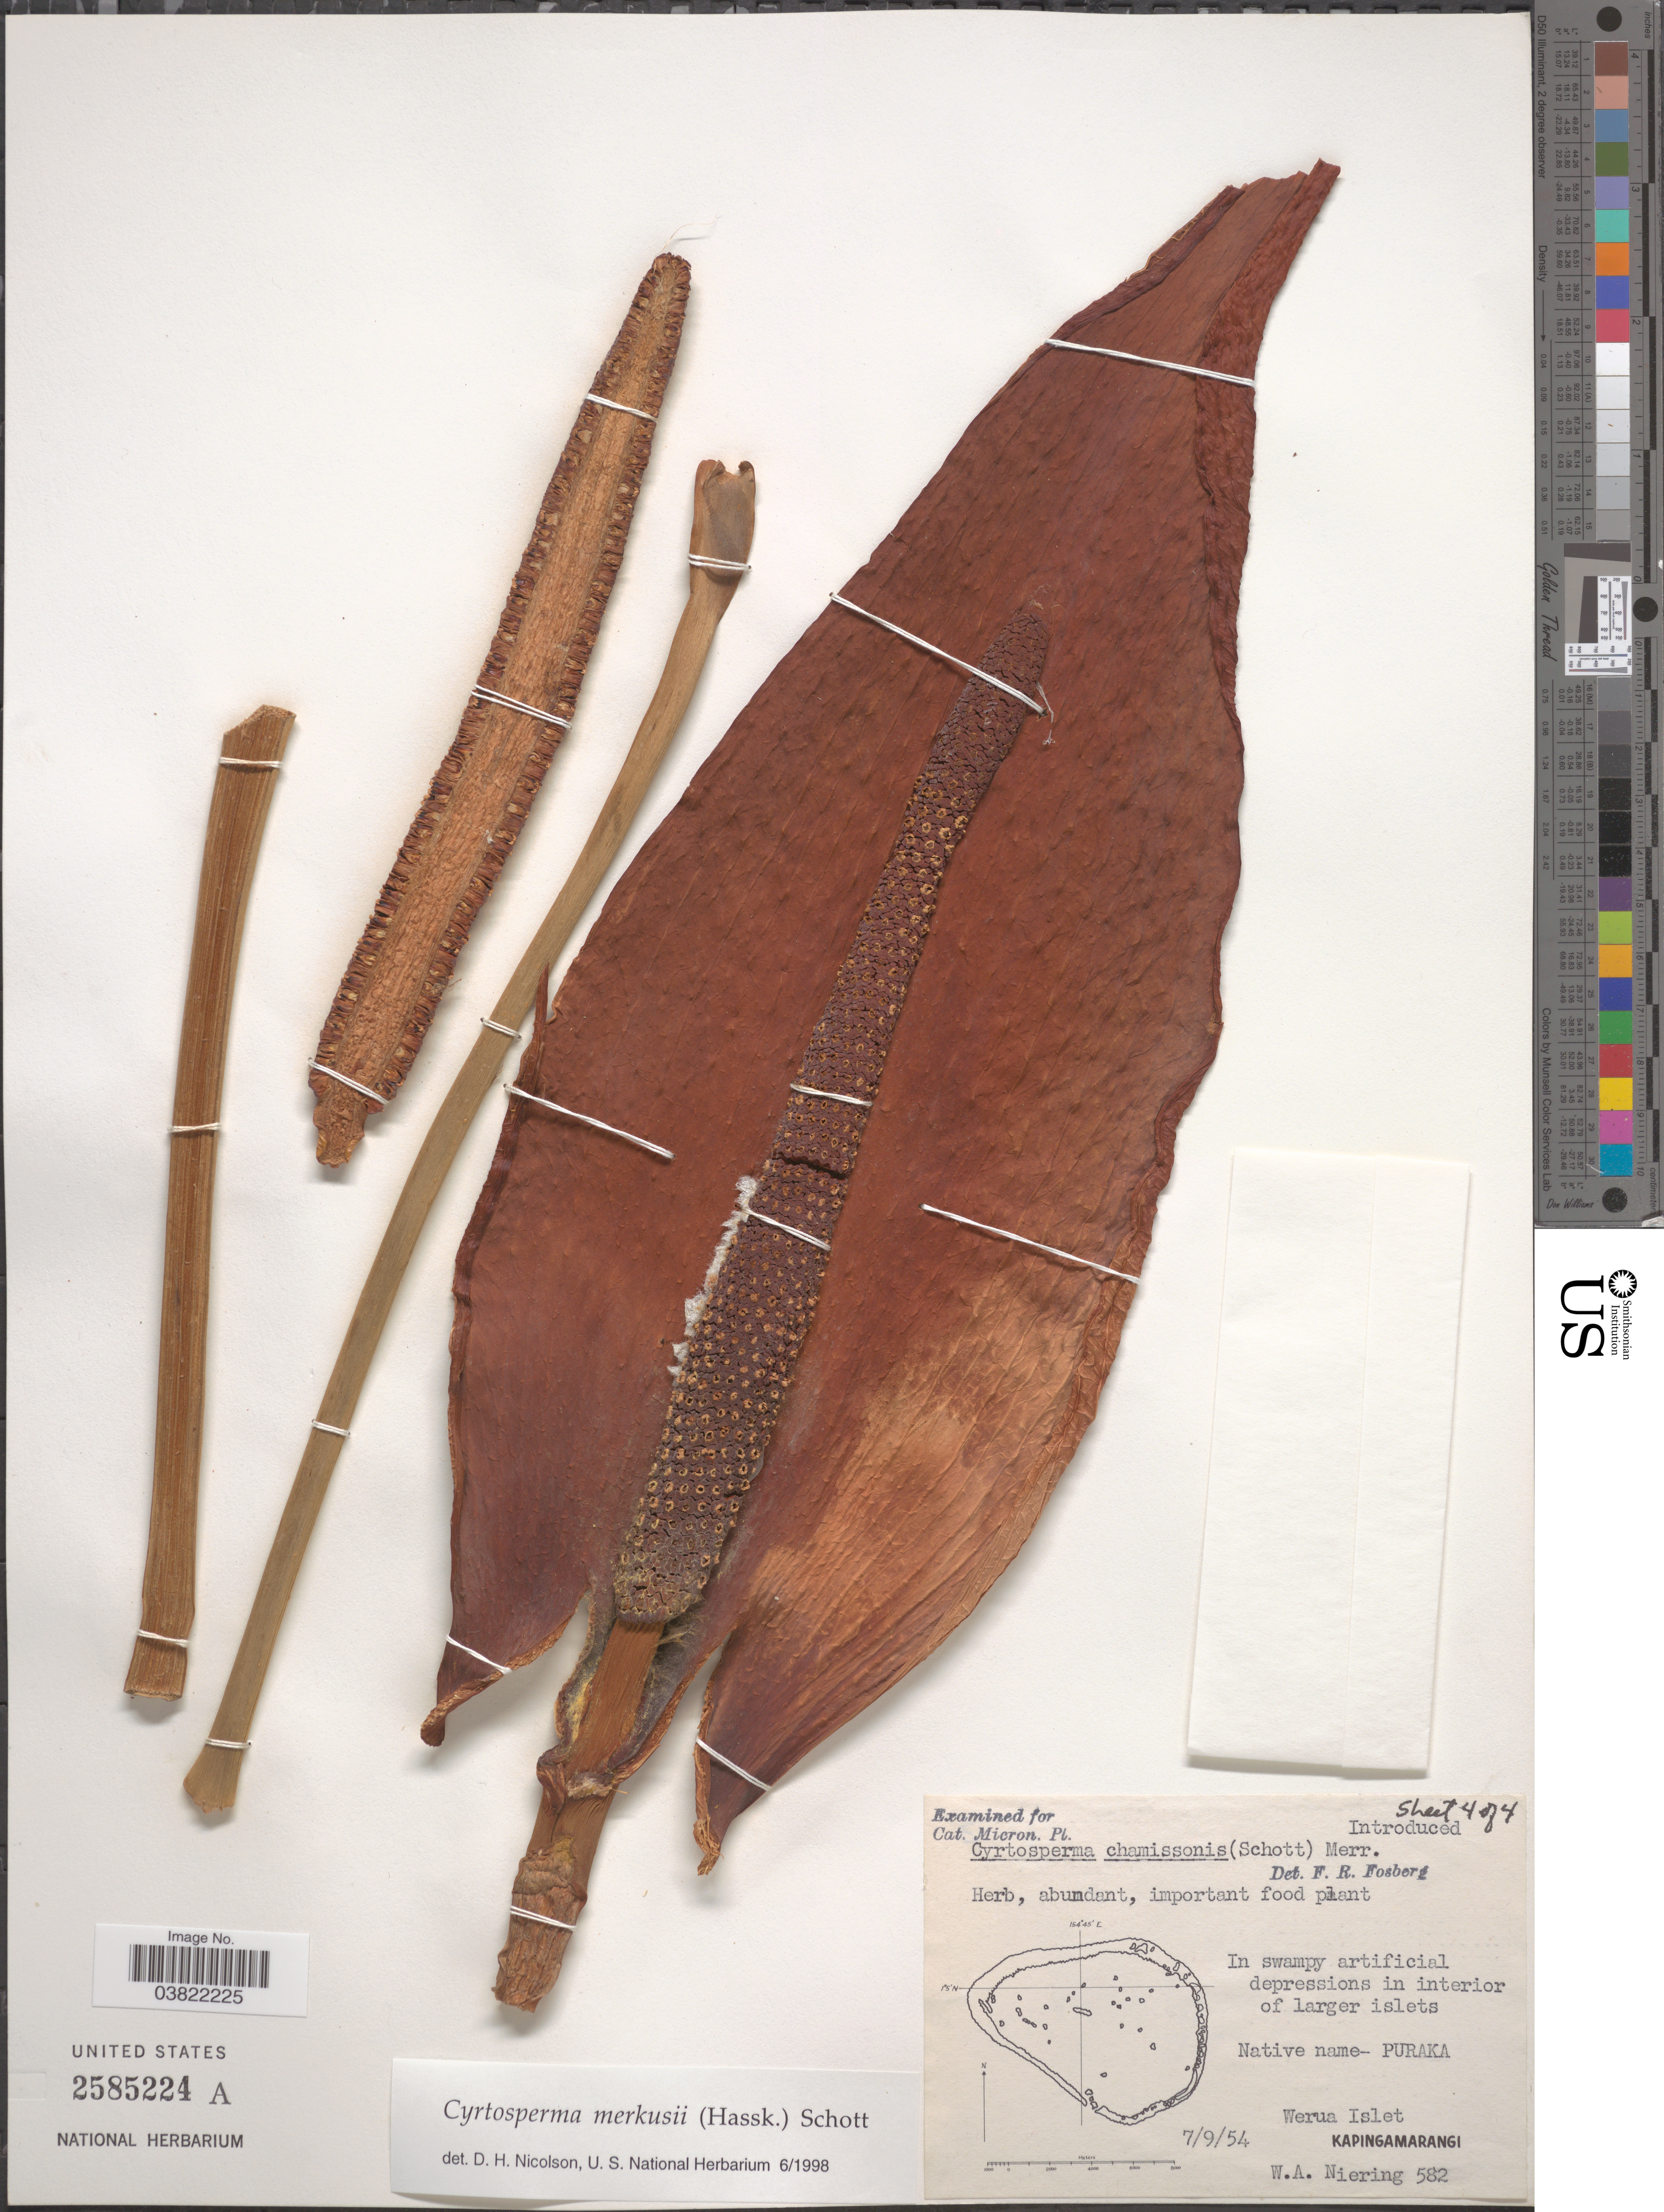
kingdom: Plantae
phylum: Tracheophyta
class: Liliopsida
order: Alismatales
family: Araceae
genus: Cyrtosperma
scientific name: Cyrtosperma merkusii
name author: (Hassk.) Schott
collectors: W. Niering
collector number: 582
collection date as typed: Transcribed d/m/y: 7/9/54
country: Micronesia, Federated States of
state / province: Yap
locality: Werua Islet. Kapingamarangi.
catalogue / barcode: US 2585224A